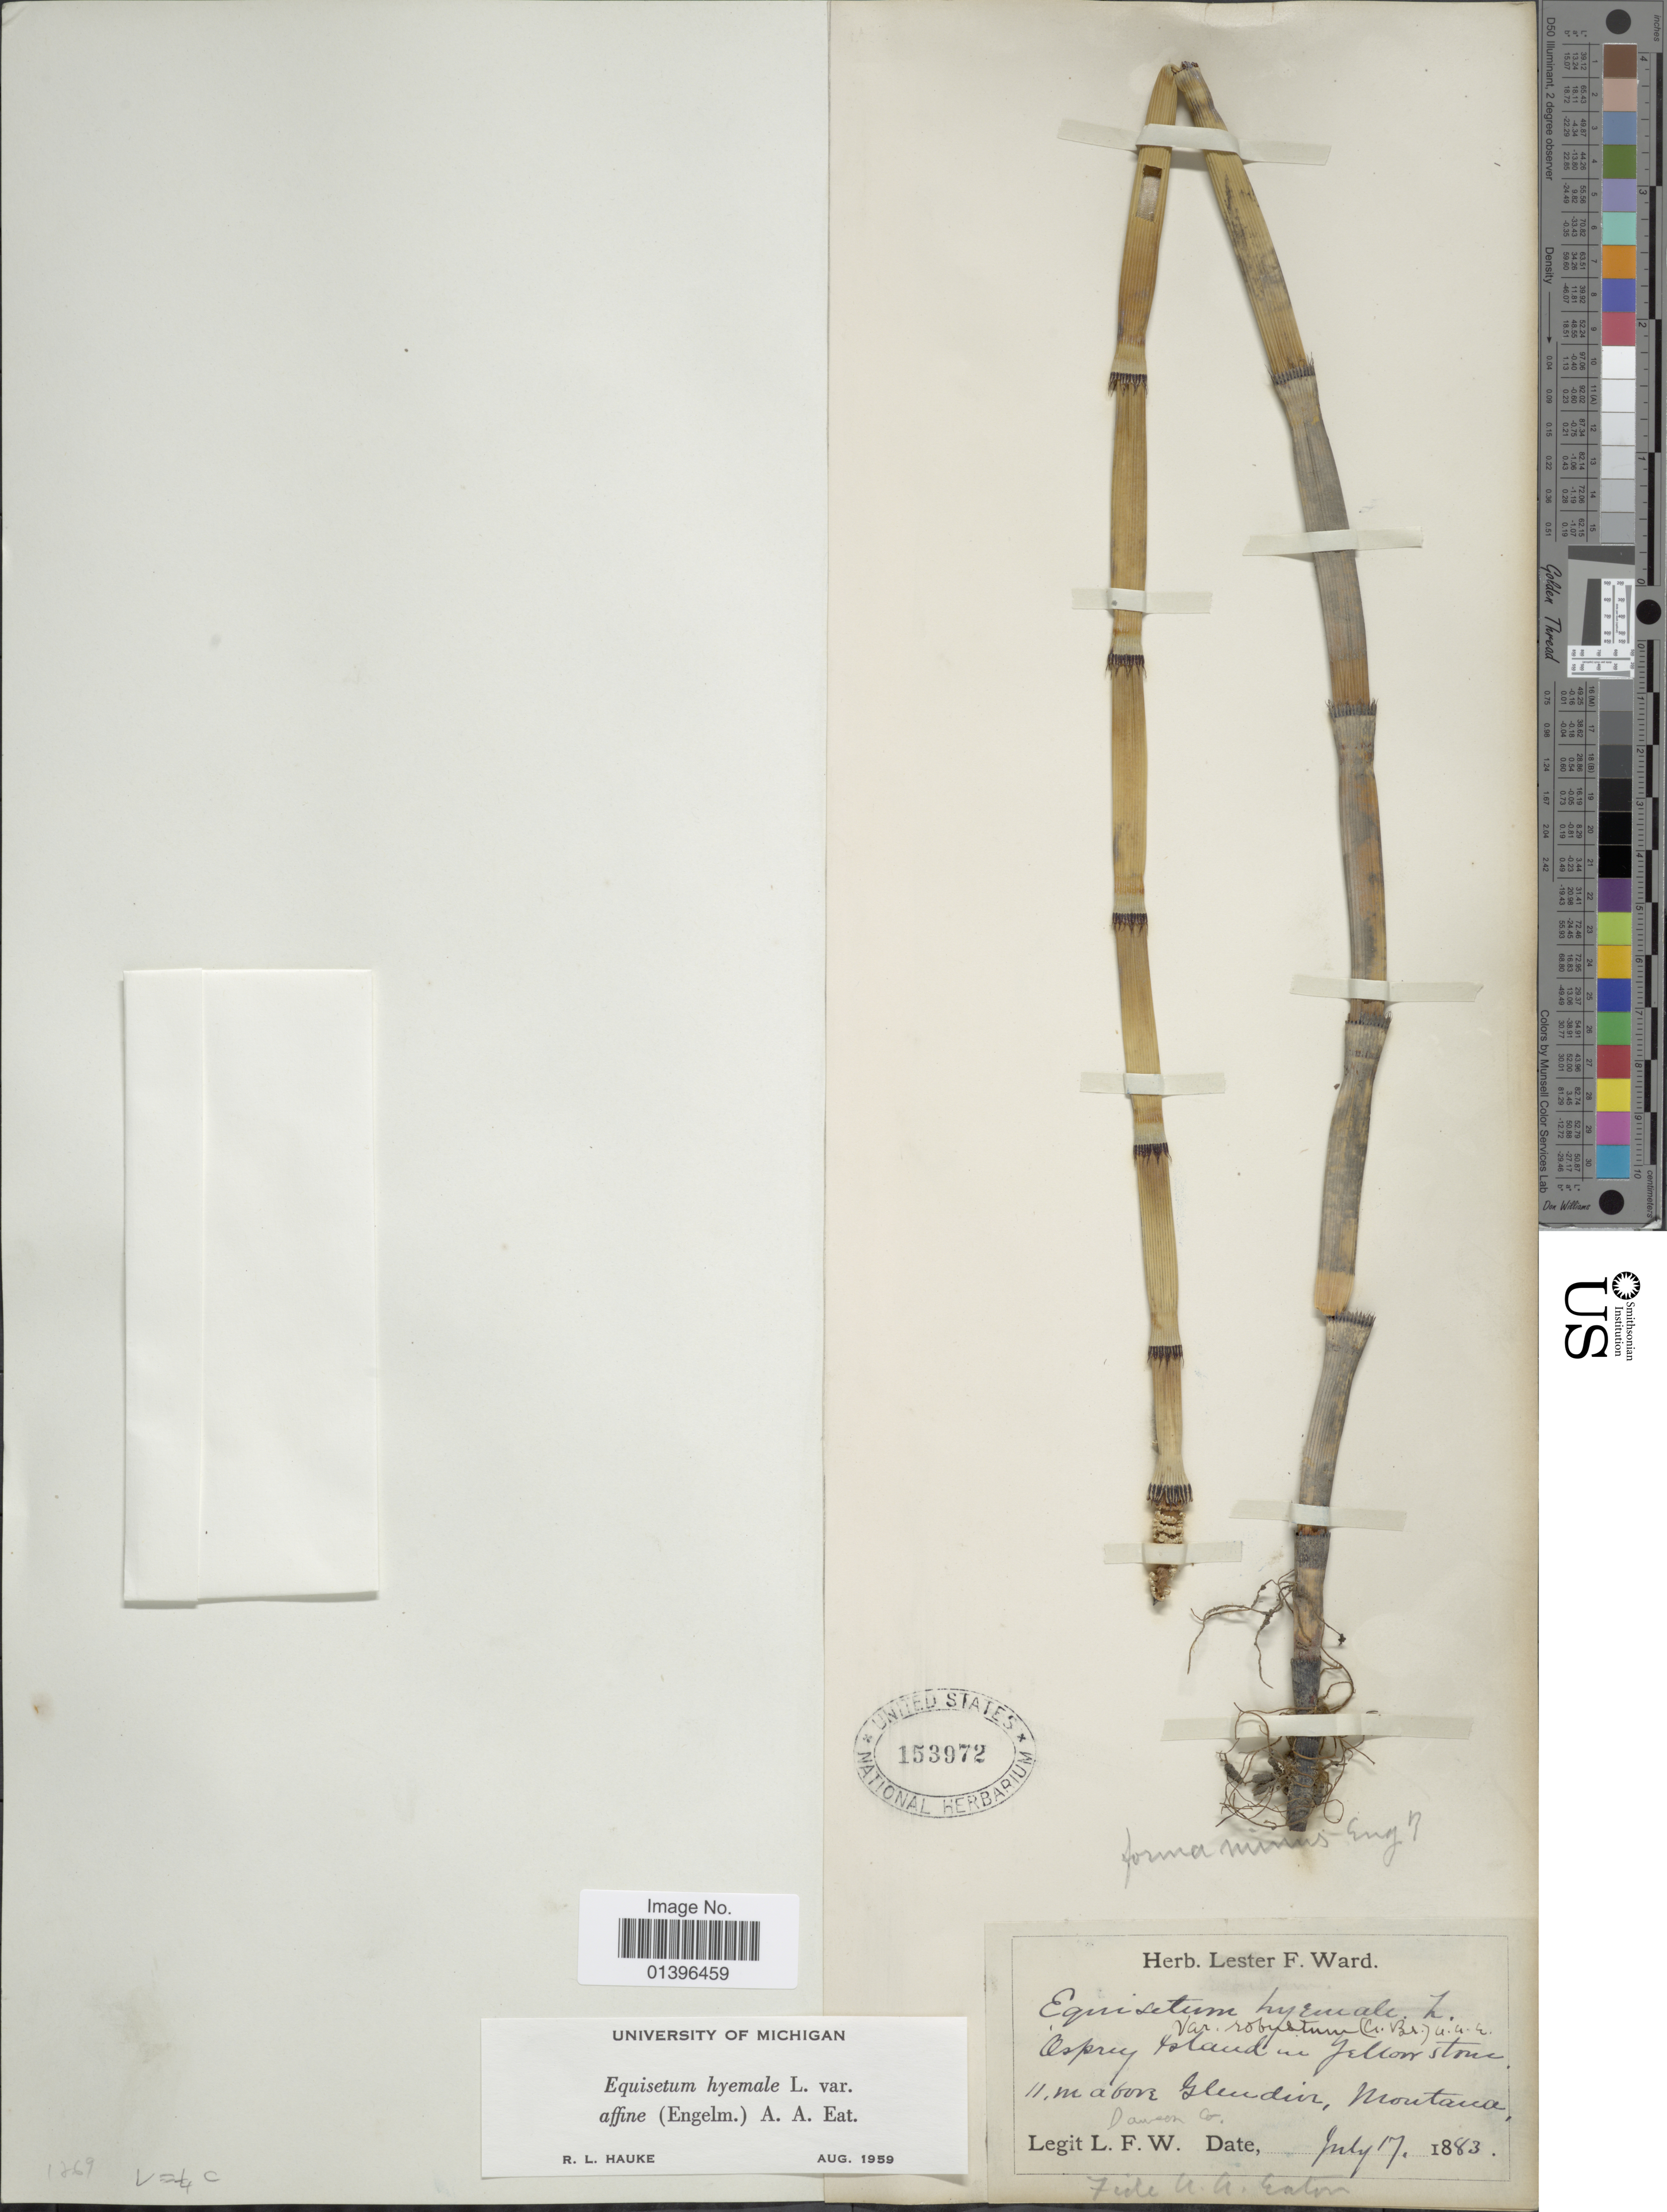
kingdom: Plantae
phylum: Tracheophyta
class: Polypodiopsida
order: Equisetales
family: Equisetaceae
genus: Equisetum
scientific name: Equisetum hyemale var. affine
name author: (Engelm.) A.A. Eaton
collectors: L. F. Ward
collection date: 1883-07-17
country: United States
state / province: Montana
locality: Osprey Island in Yellowstone 11 m above Glendive, Dawson Co.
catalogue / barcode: US 153972